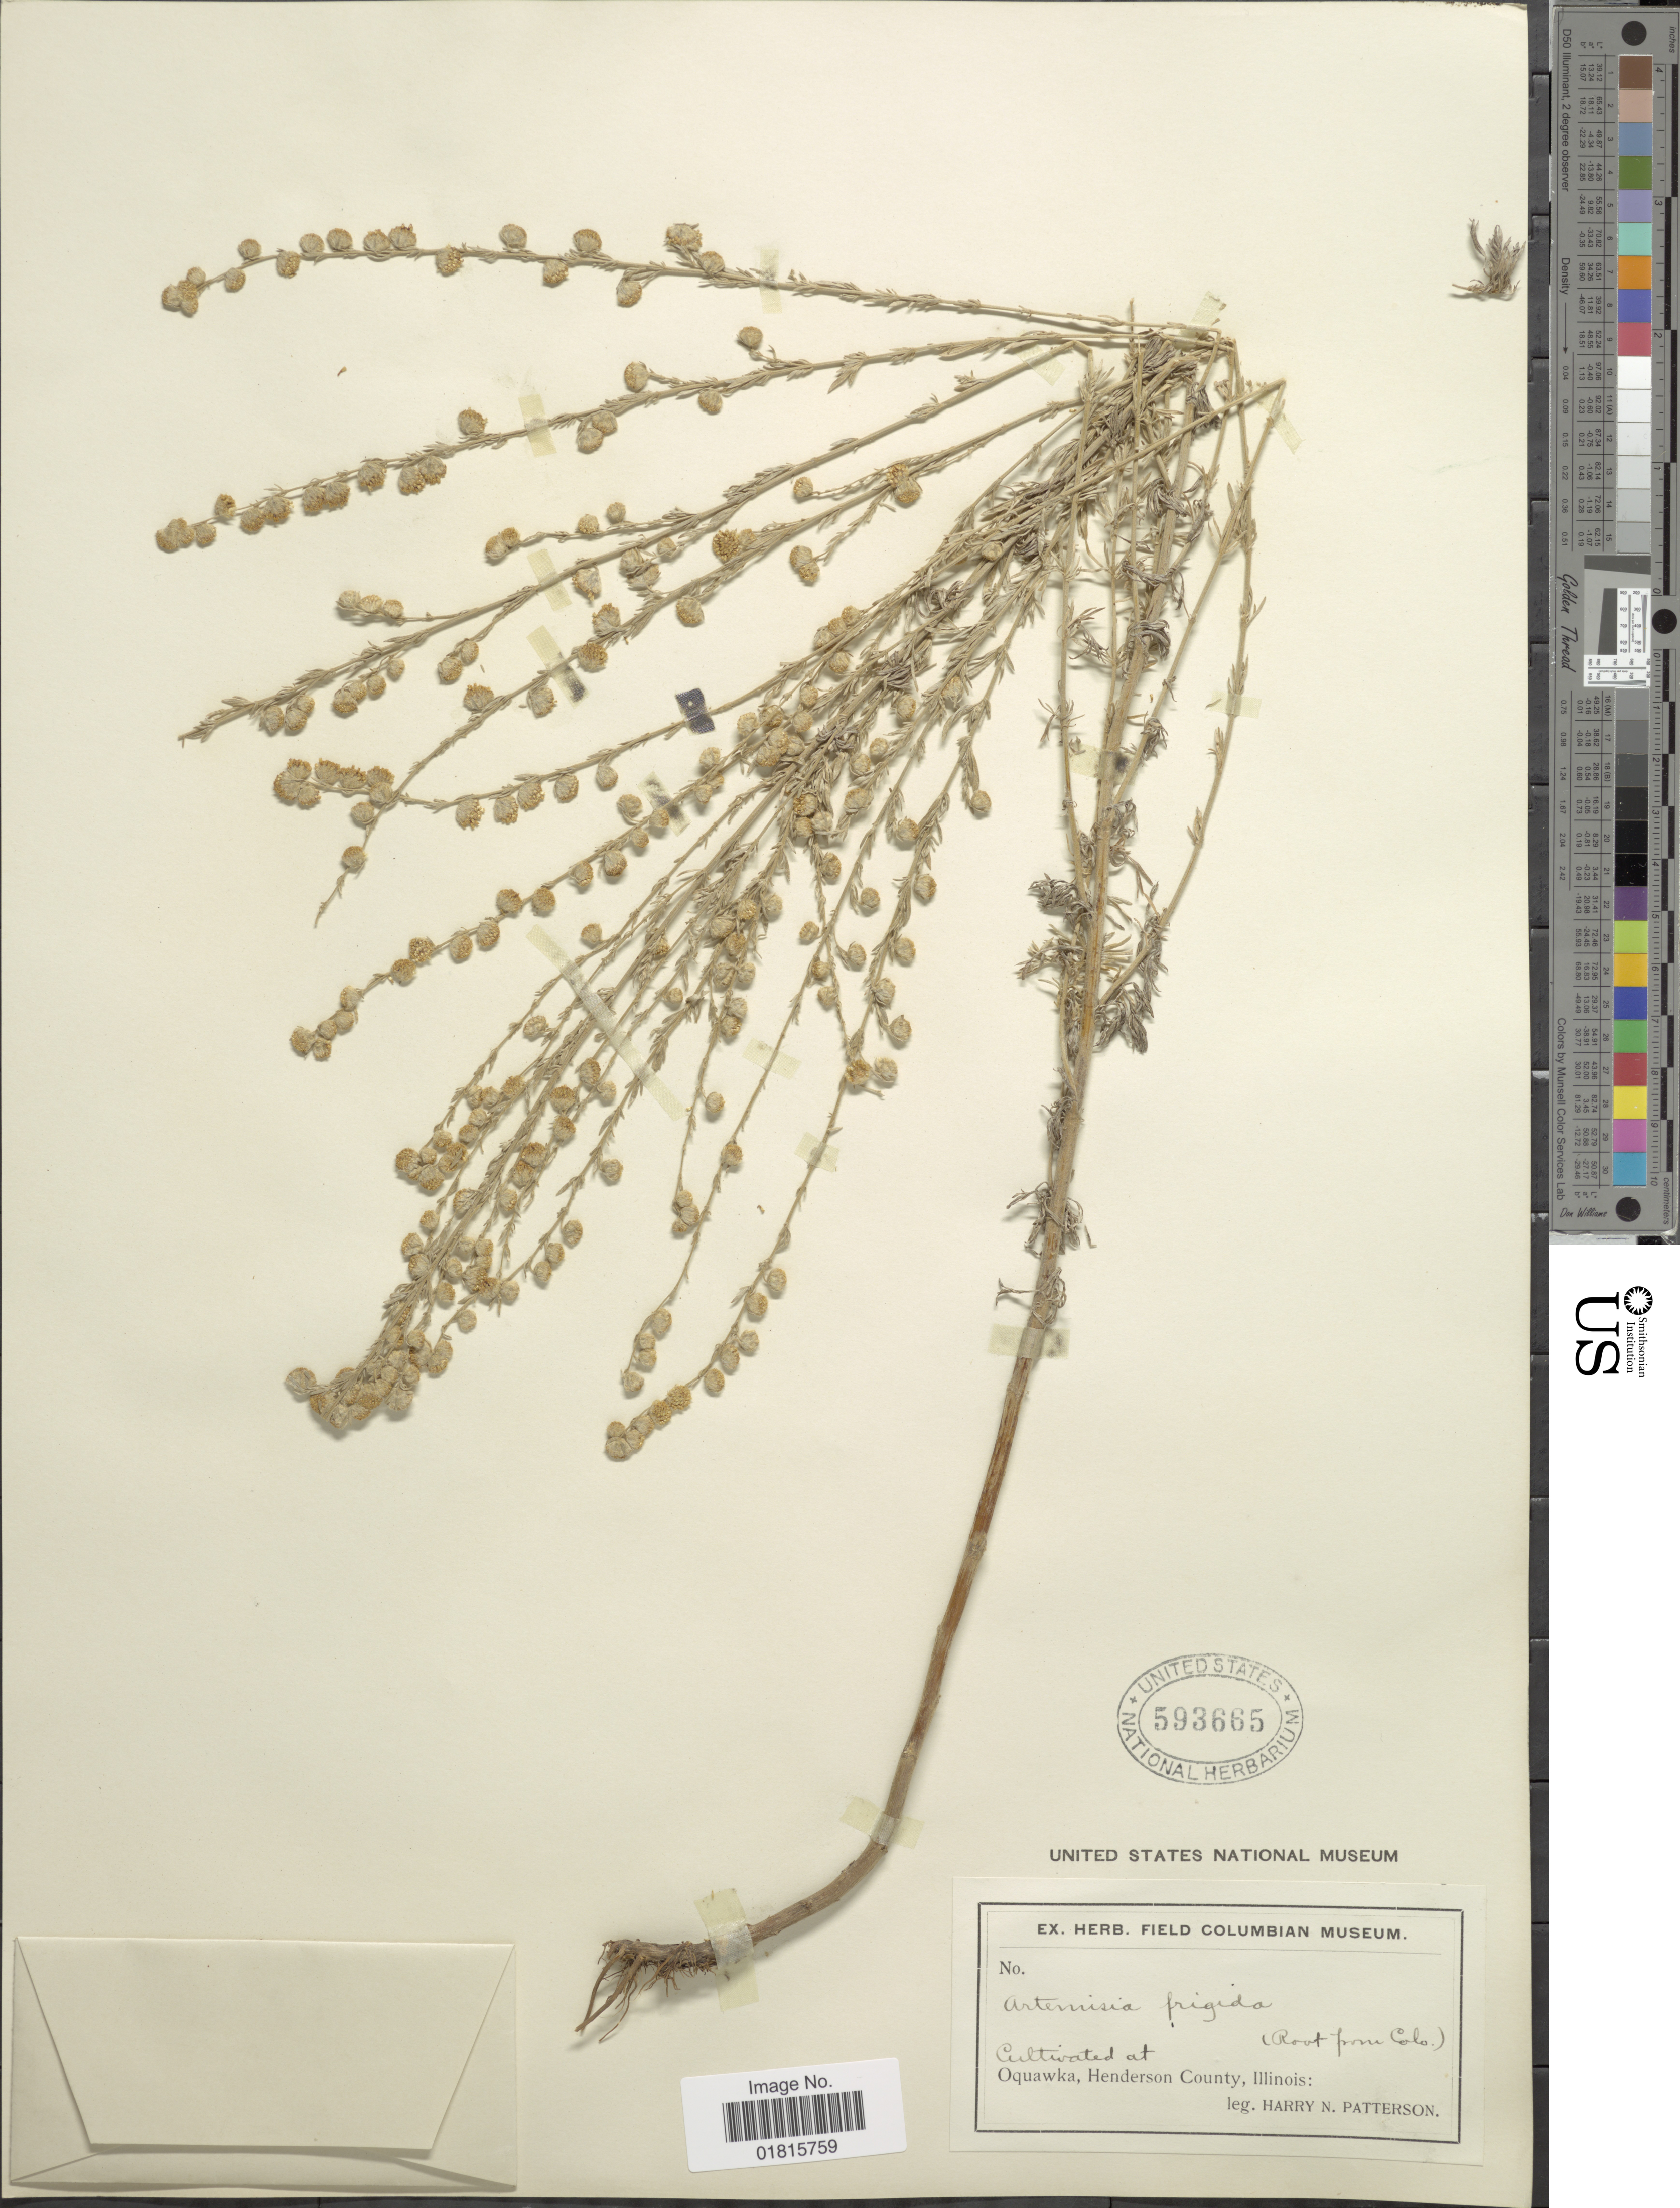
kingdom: Plantae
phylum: Tracheophyta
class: Magnoliopsida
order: Asterales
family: Asteraceae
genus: Artemisia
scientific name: Artemisia frigida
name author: Willd.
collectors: H. N. Patterson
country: United States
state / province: Illinois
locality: Oquawka, Henderson County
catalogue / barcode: US 593665